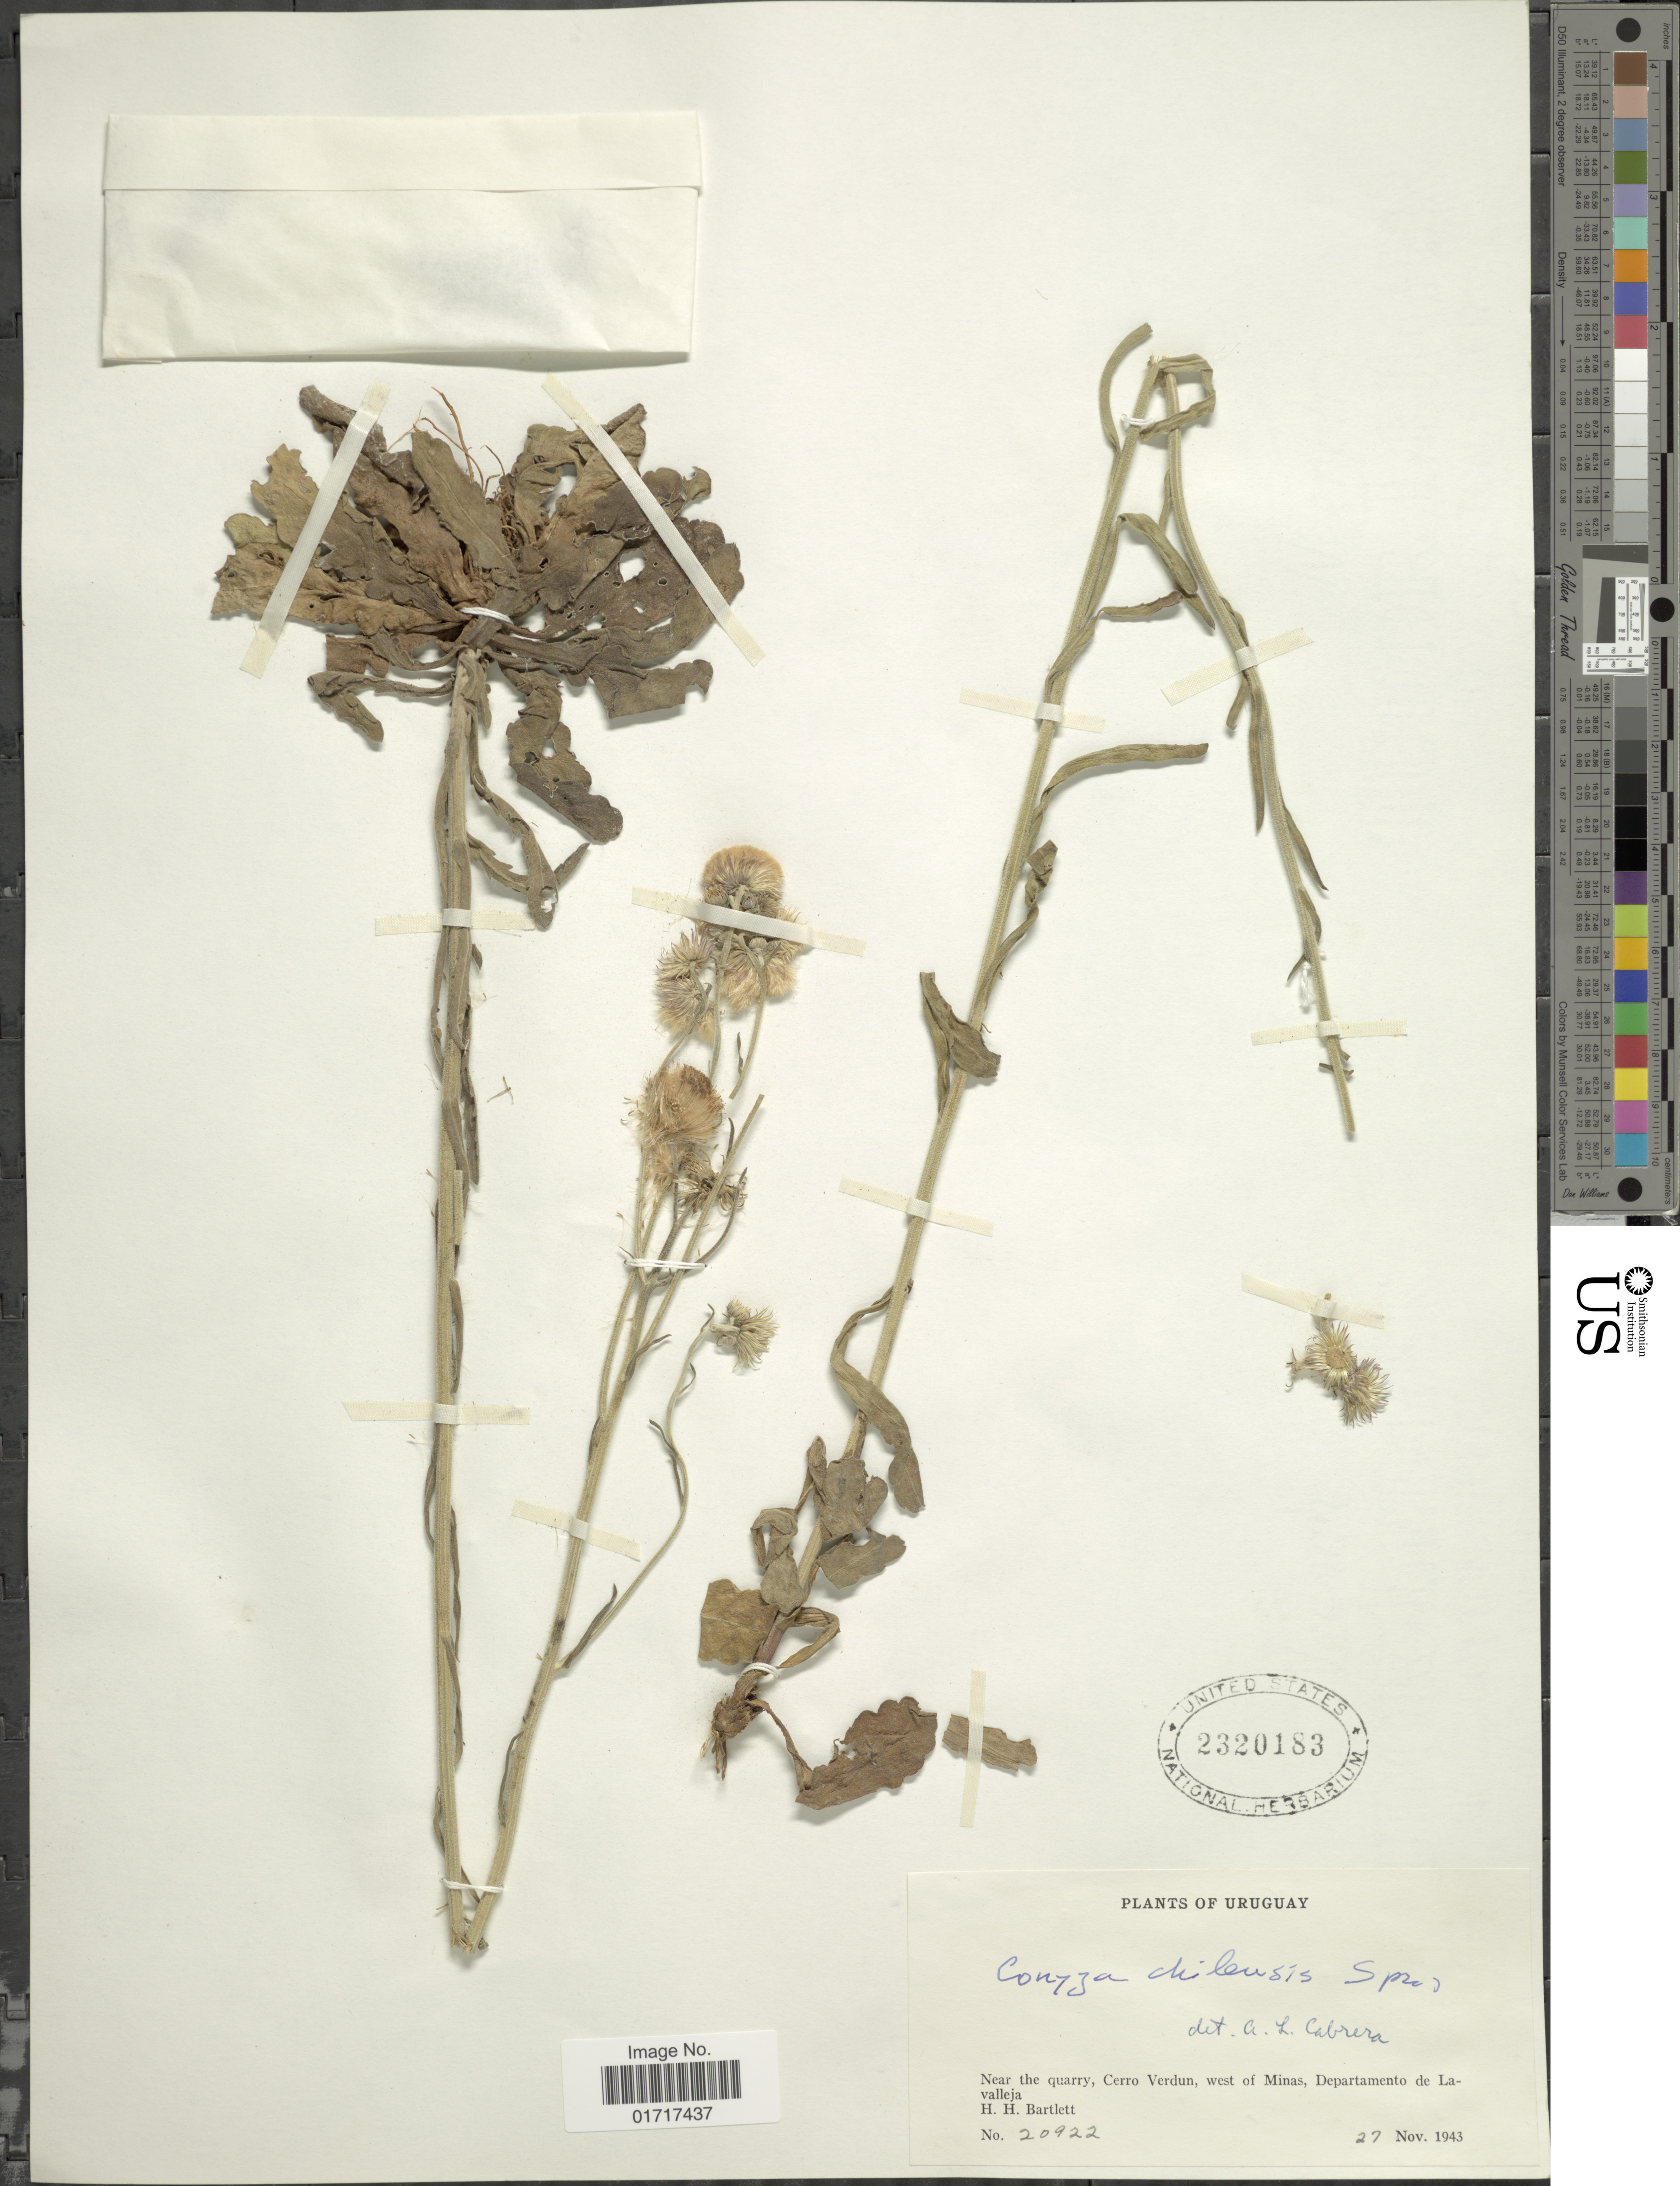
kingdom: Plantae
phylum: Tracheophyta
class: Magnoliopsida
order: Asterales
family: Asteraceae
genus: Conyza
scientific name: Conyza primulaefolia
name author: (Lam.) Cuatrec. & Lourteig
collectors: H. H. Bartlett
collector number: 20922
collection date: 1943-11-27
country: Uruguay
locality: Near the quarry, Cerro Verdun, west of Minas, Departamento de Lavalleja.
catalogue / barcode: US 2320183